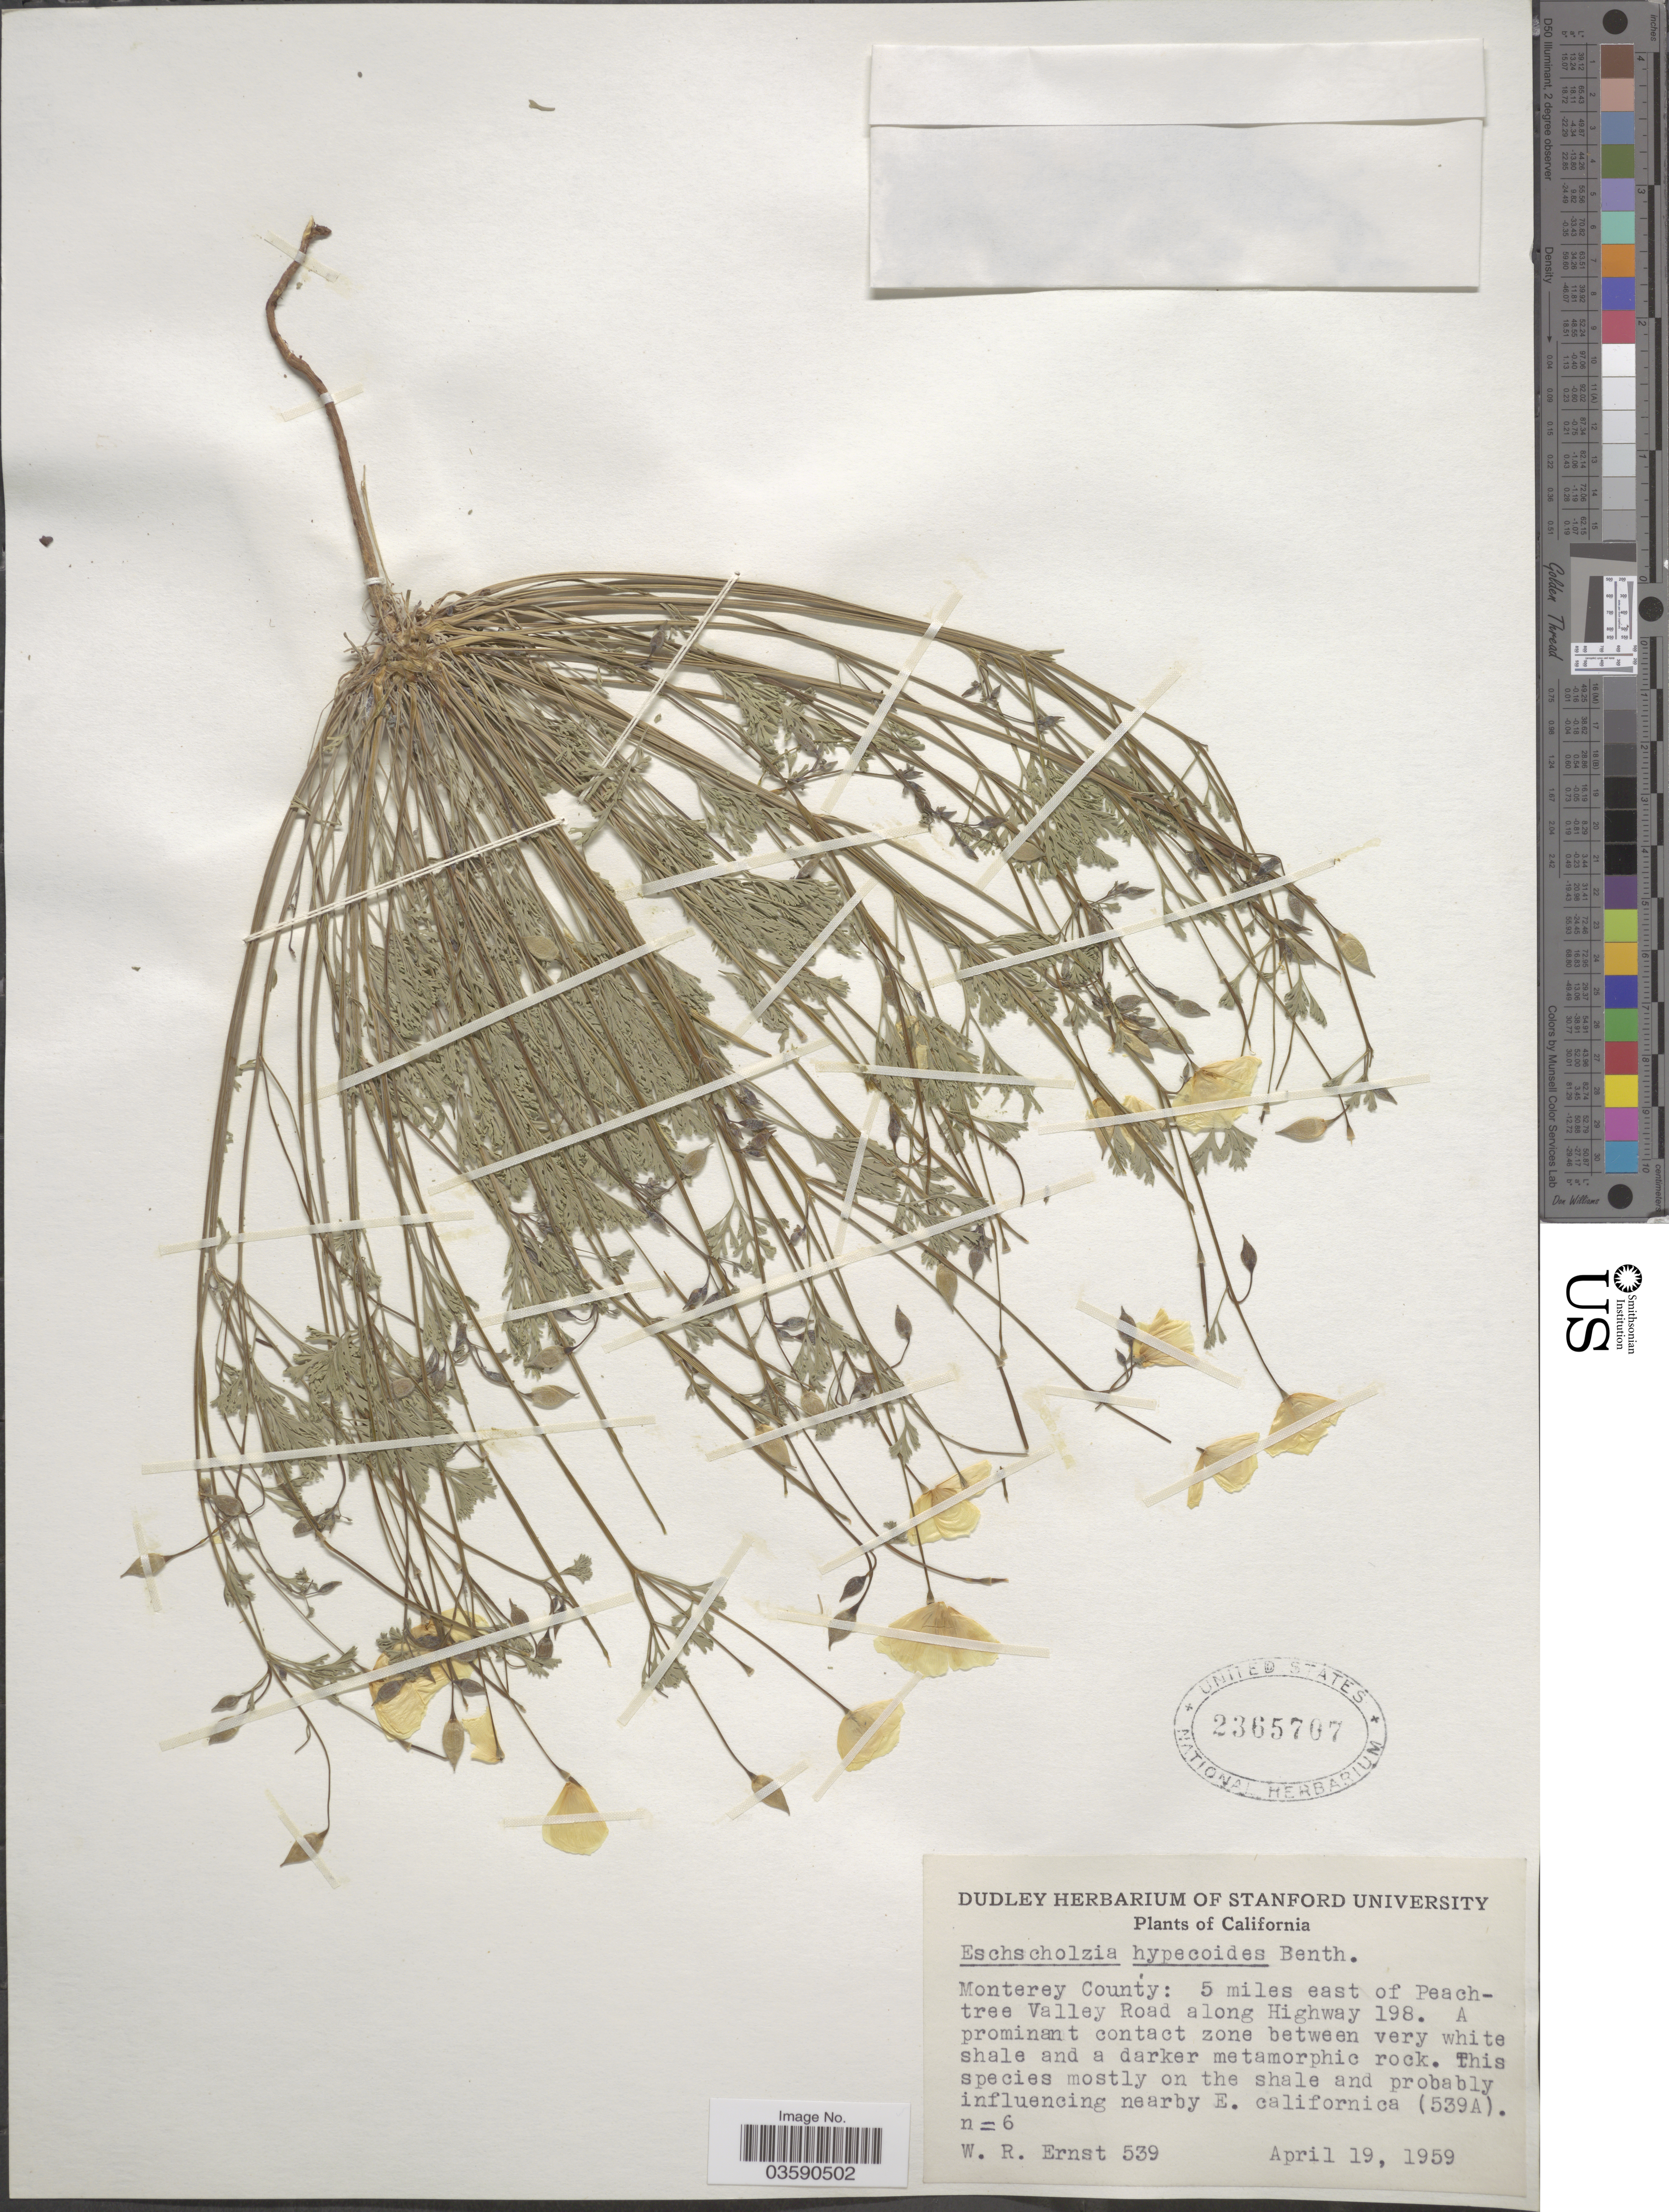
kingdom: Plantae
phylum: Tracheophyta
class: Magnoliopsida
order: Ranunculales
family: Papaveraceae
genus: Eschscholzia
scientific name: Eschscholzia hypecoides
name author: Benth.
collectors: W. R. Ernst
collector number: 539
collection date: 1959-04-19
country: United States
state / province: California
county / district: Monterey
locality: Monterey County: 5 miles east of Peachtre Valley Road along Highway 198. Probably influencing nearby E. californica.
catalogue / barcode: US 2365707